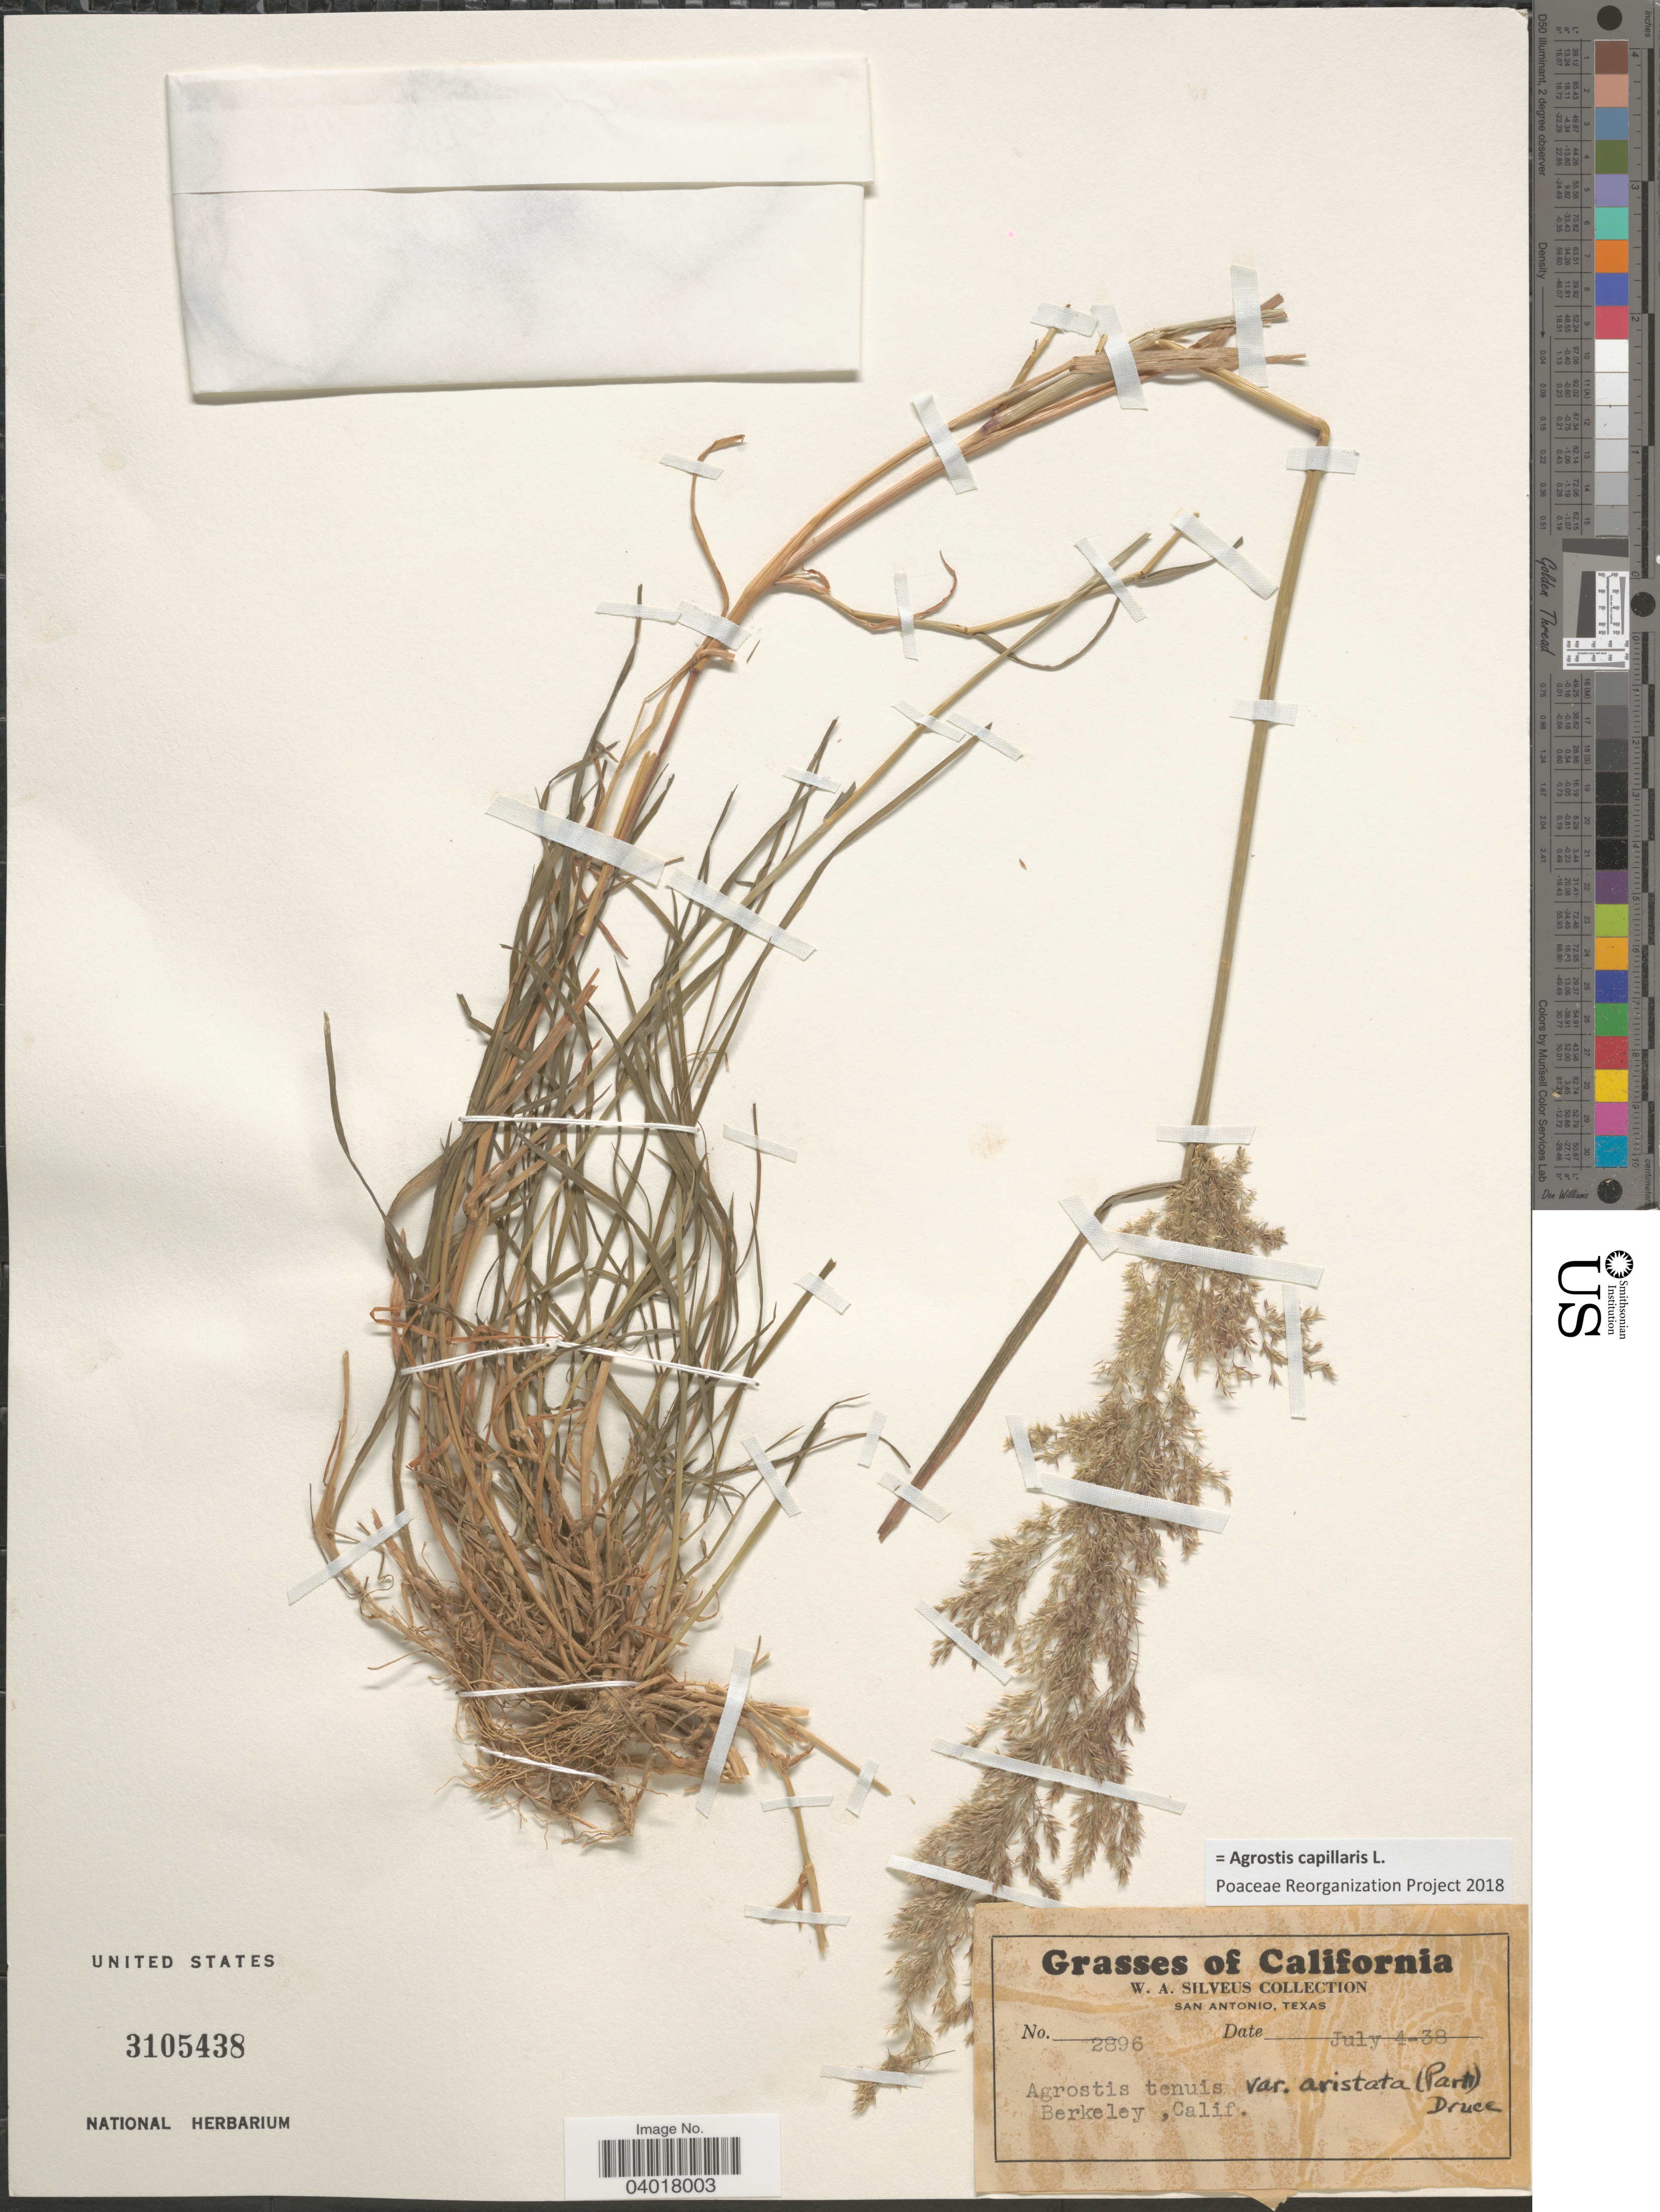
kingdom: Plantae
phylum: Tracheophyta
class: Liliopsida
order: Poales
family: Poaceae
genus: Agrostis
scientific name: Agrostis capillaris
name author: L.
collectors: W. Silveus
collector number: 2896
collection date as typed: Transcribed d/m/y: 4/7/38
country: United States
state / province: California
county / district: Alameda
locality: Berkeley.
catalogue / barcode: US 3105438